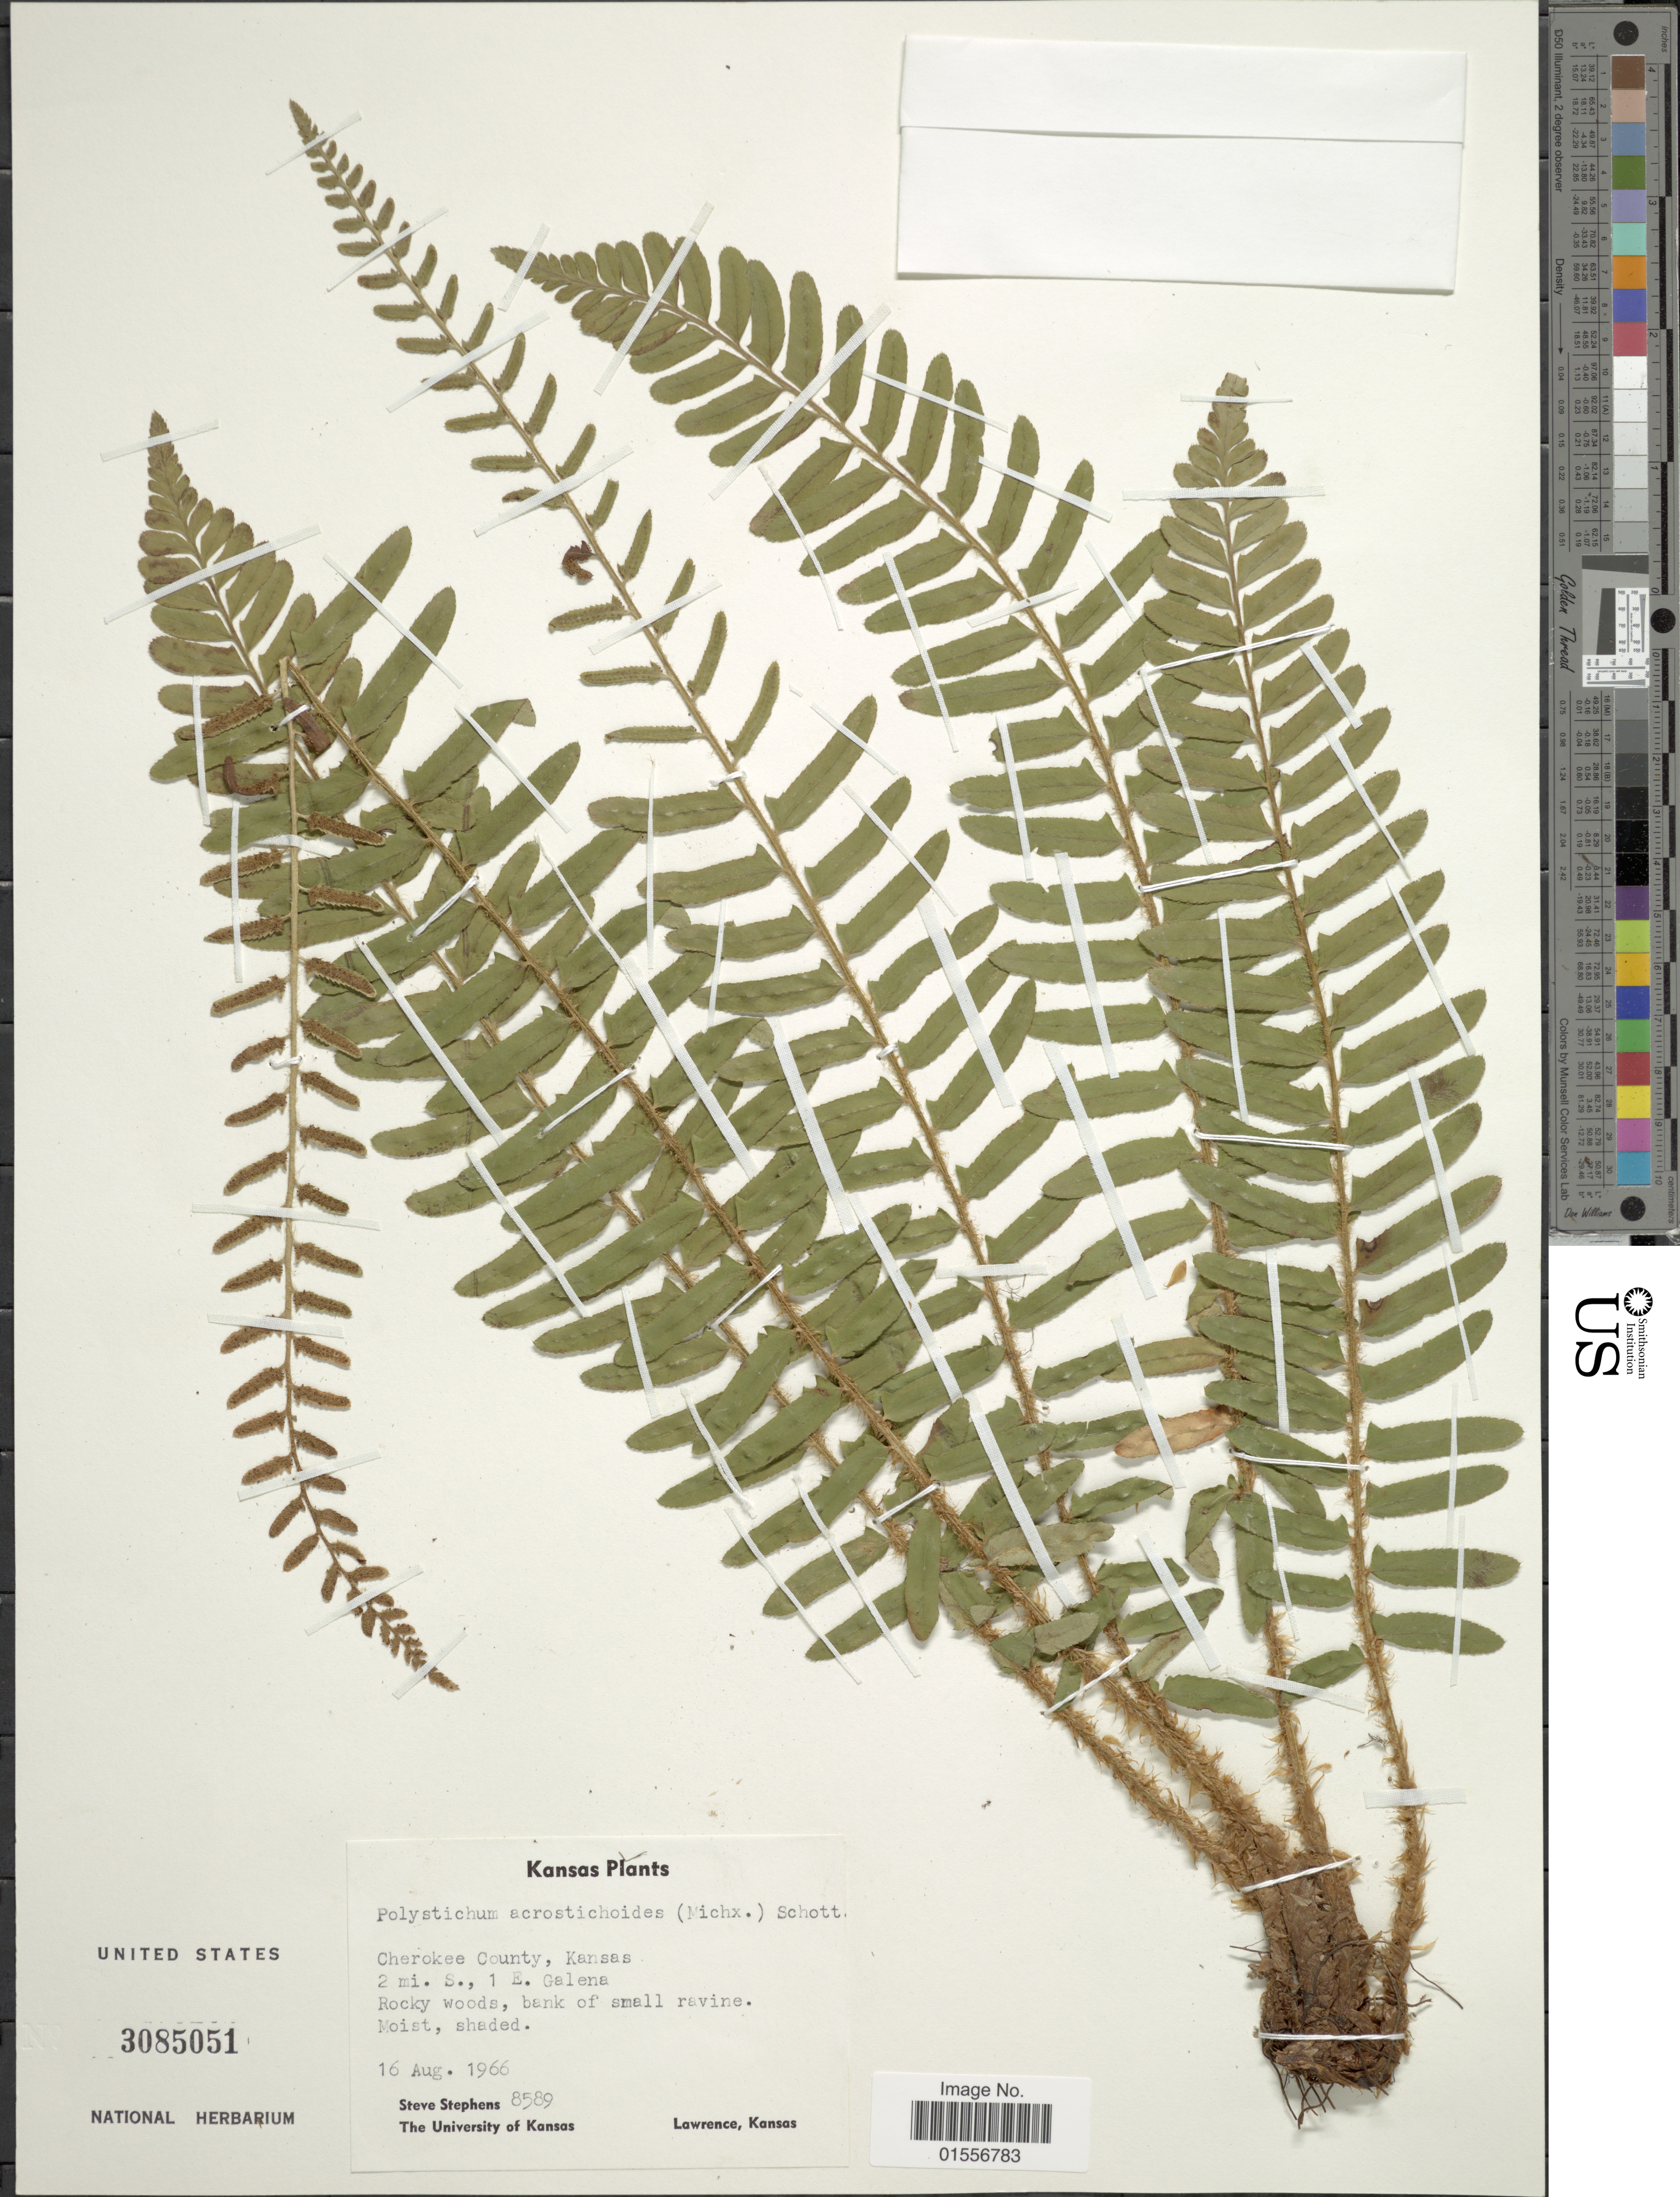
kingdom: Plantae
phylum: Tracheophyta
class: Polypodiopsida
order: Polypodiales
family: Dryopteridaceae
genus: Polystichum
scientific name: Polystichum acrostichoides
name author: (Michx.) Schott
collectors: S. Stephens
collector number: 8589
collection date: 1966-08-16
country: United States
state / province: Kansas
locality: Cherokee County, 2 mi. S., 1 E. Calena, rocky woods, bank of small ravine.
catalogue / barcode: US 3085051